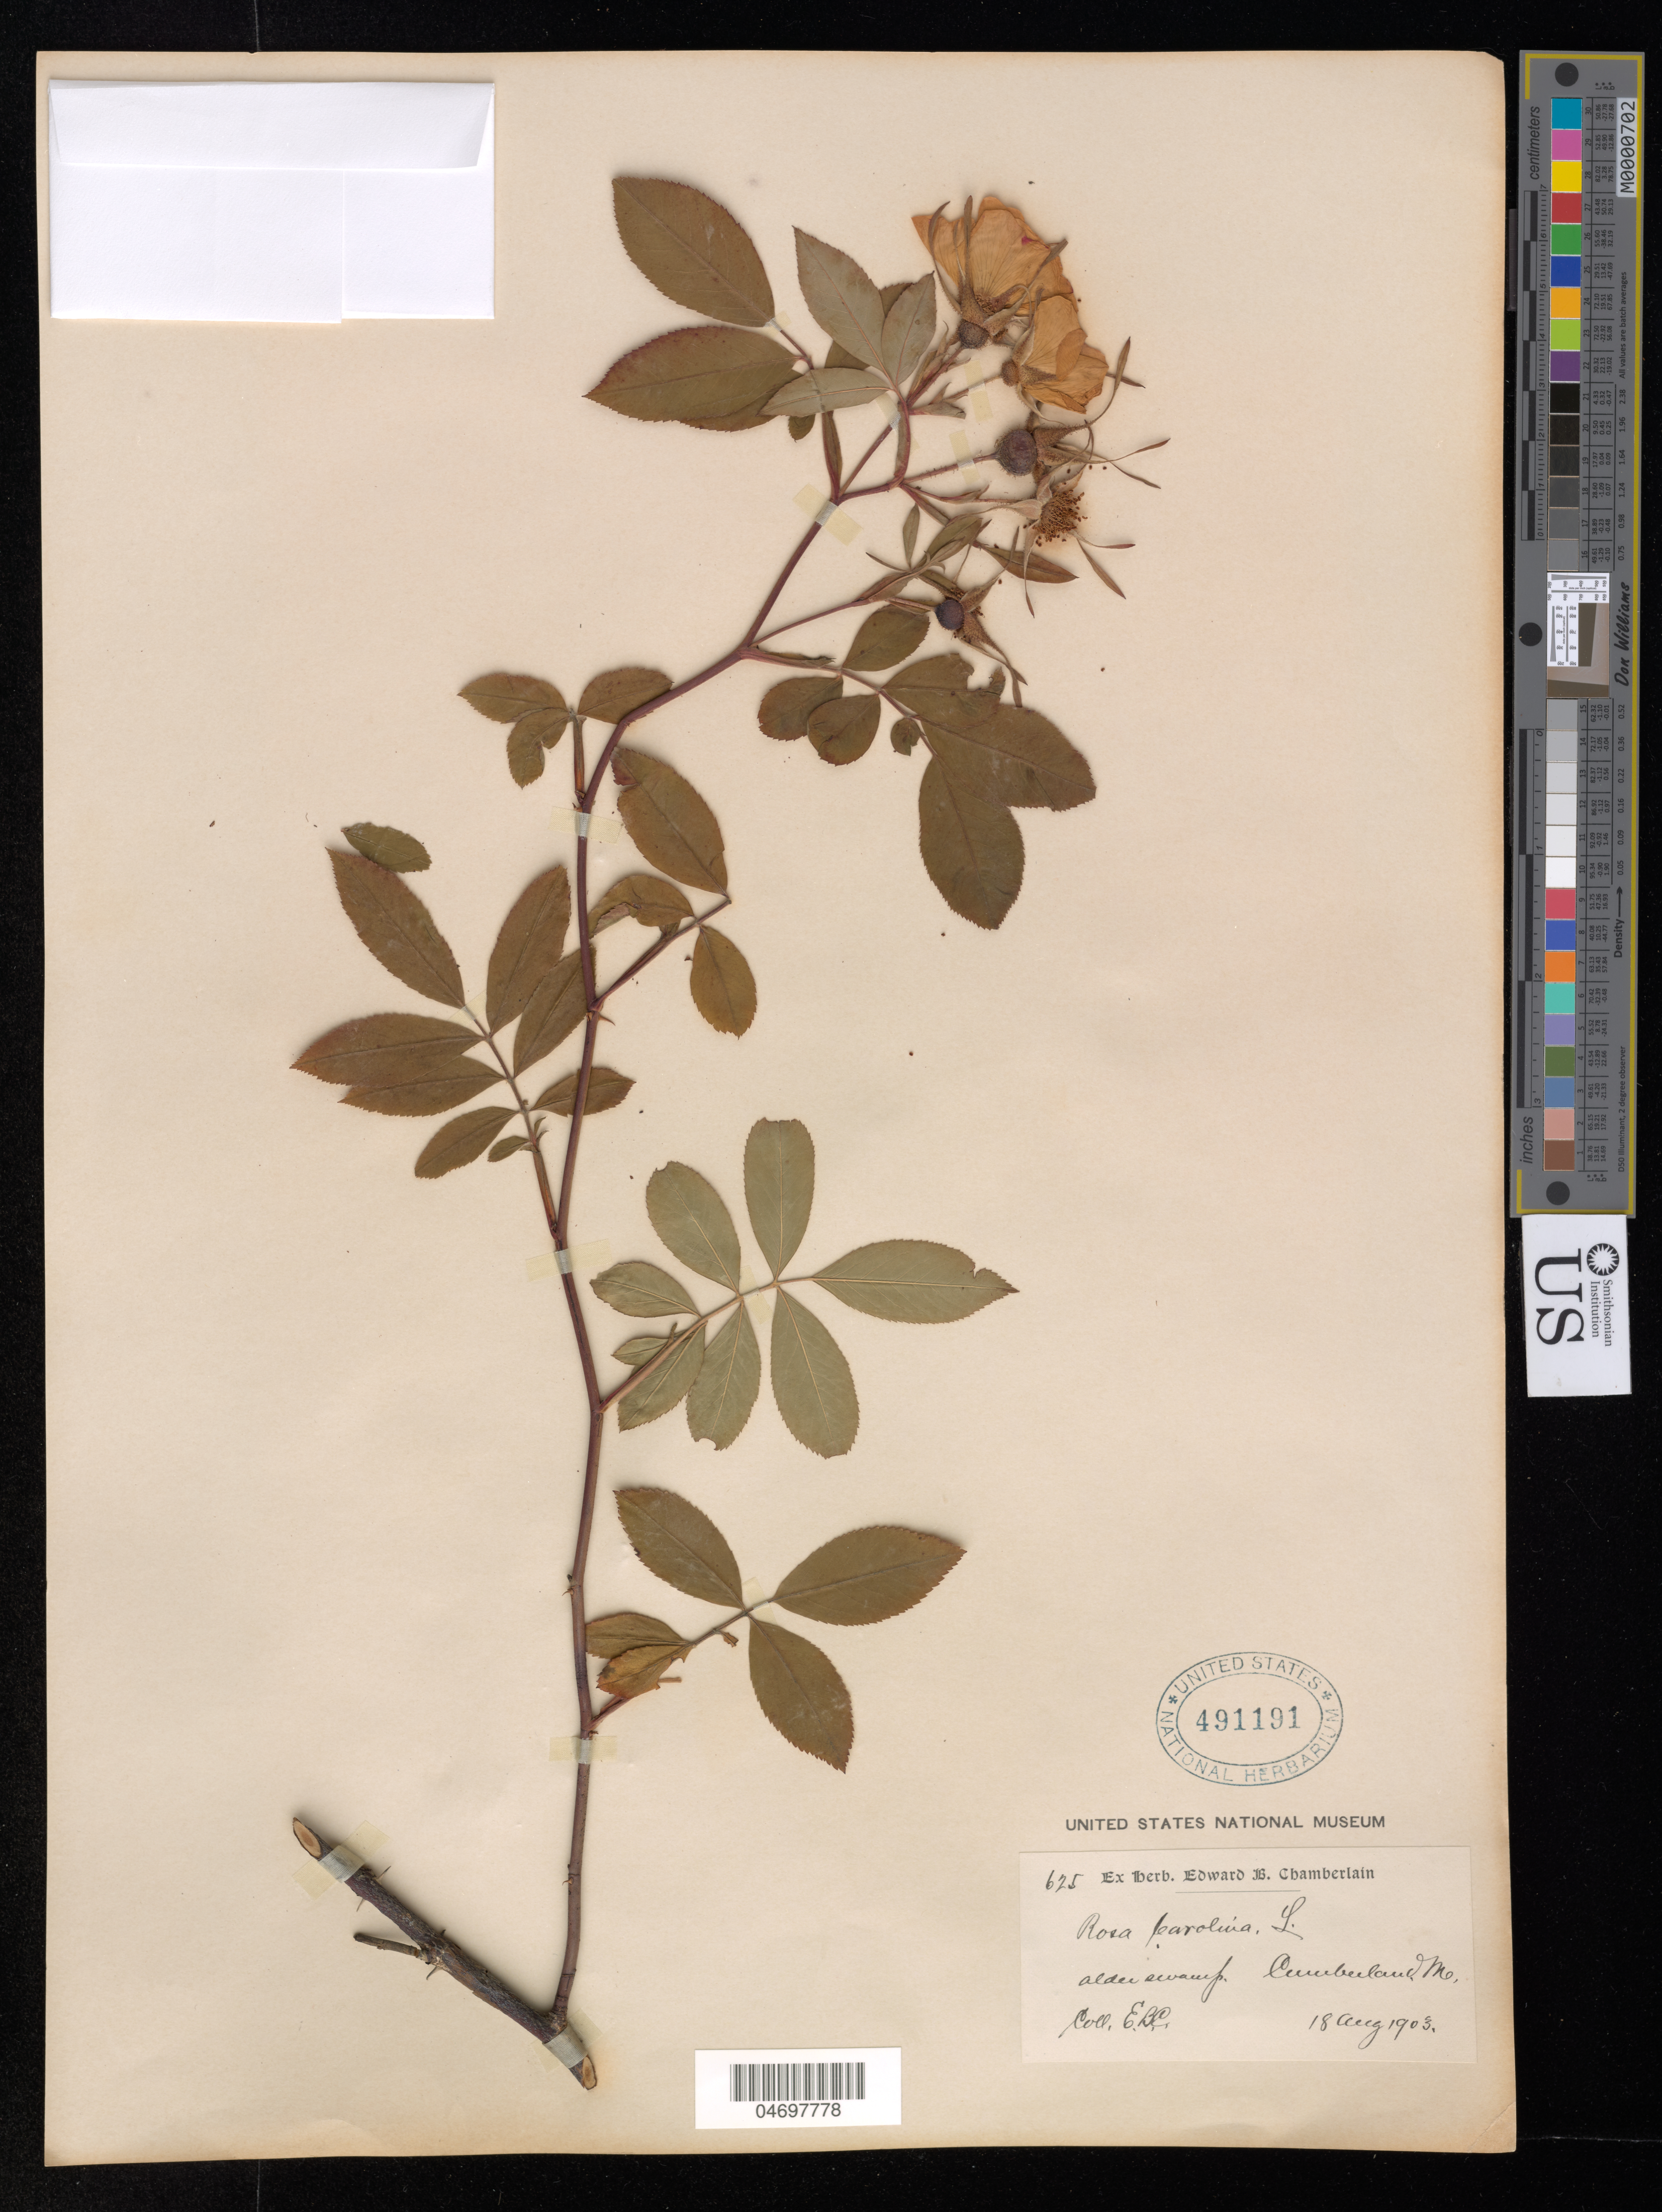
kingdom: Plantae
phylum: Tracheophyta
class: Magnoliopsida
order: Rosales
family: Rosaceae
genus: Rosa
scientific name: Rosa carolina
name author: L.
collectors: E. Chamberlain & J. Collins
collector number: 625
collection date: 1903-08-18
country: United States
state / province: Maine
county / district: Cumberland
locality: Cumberland.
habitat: Alder swamp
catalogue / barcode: US 491191